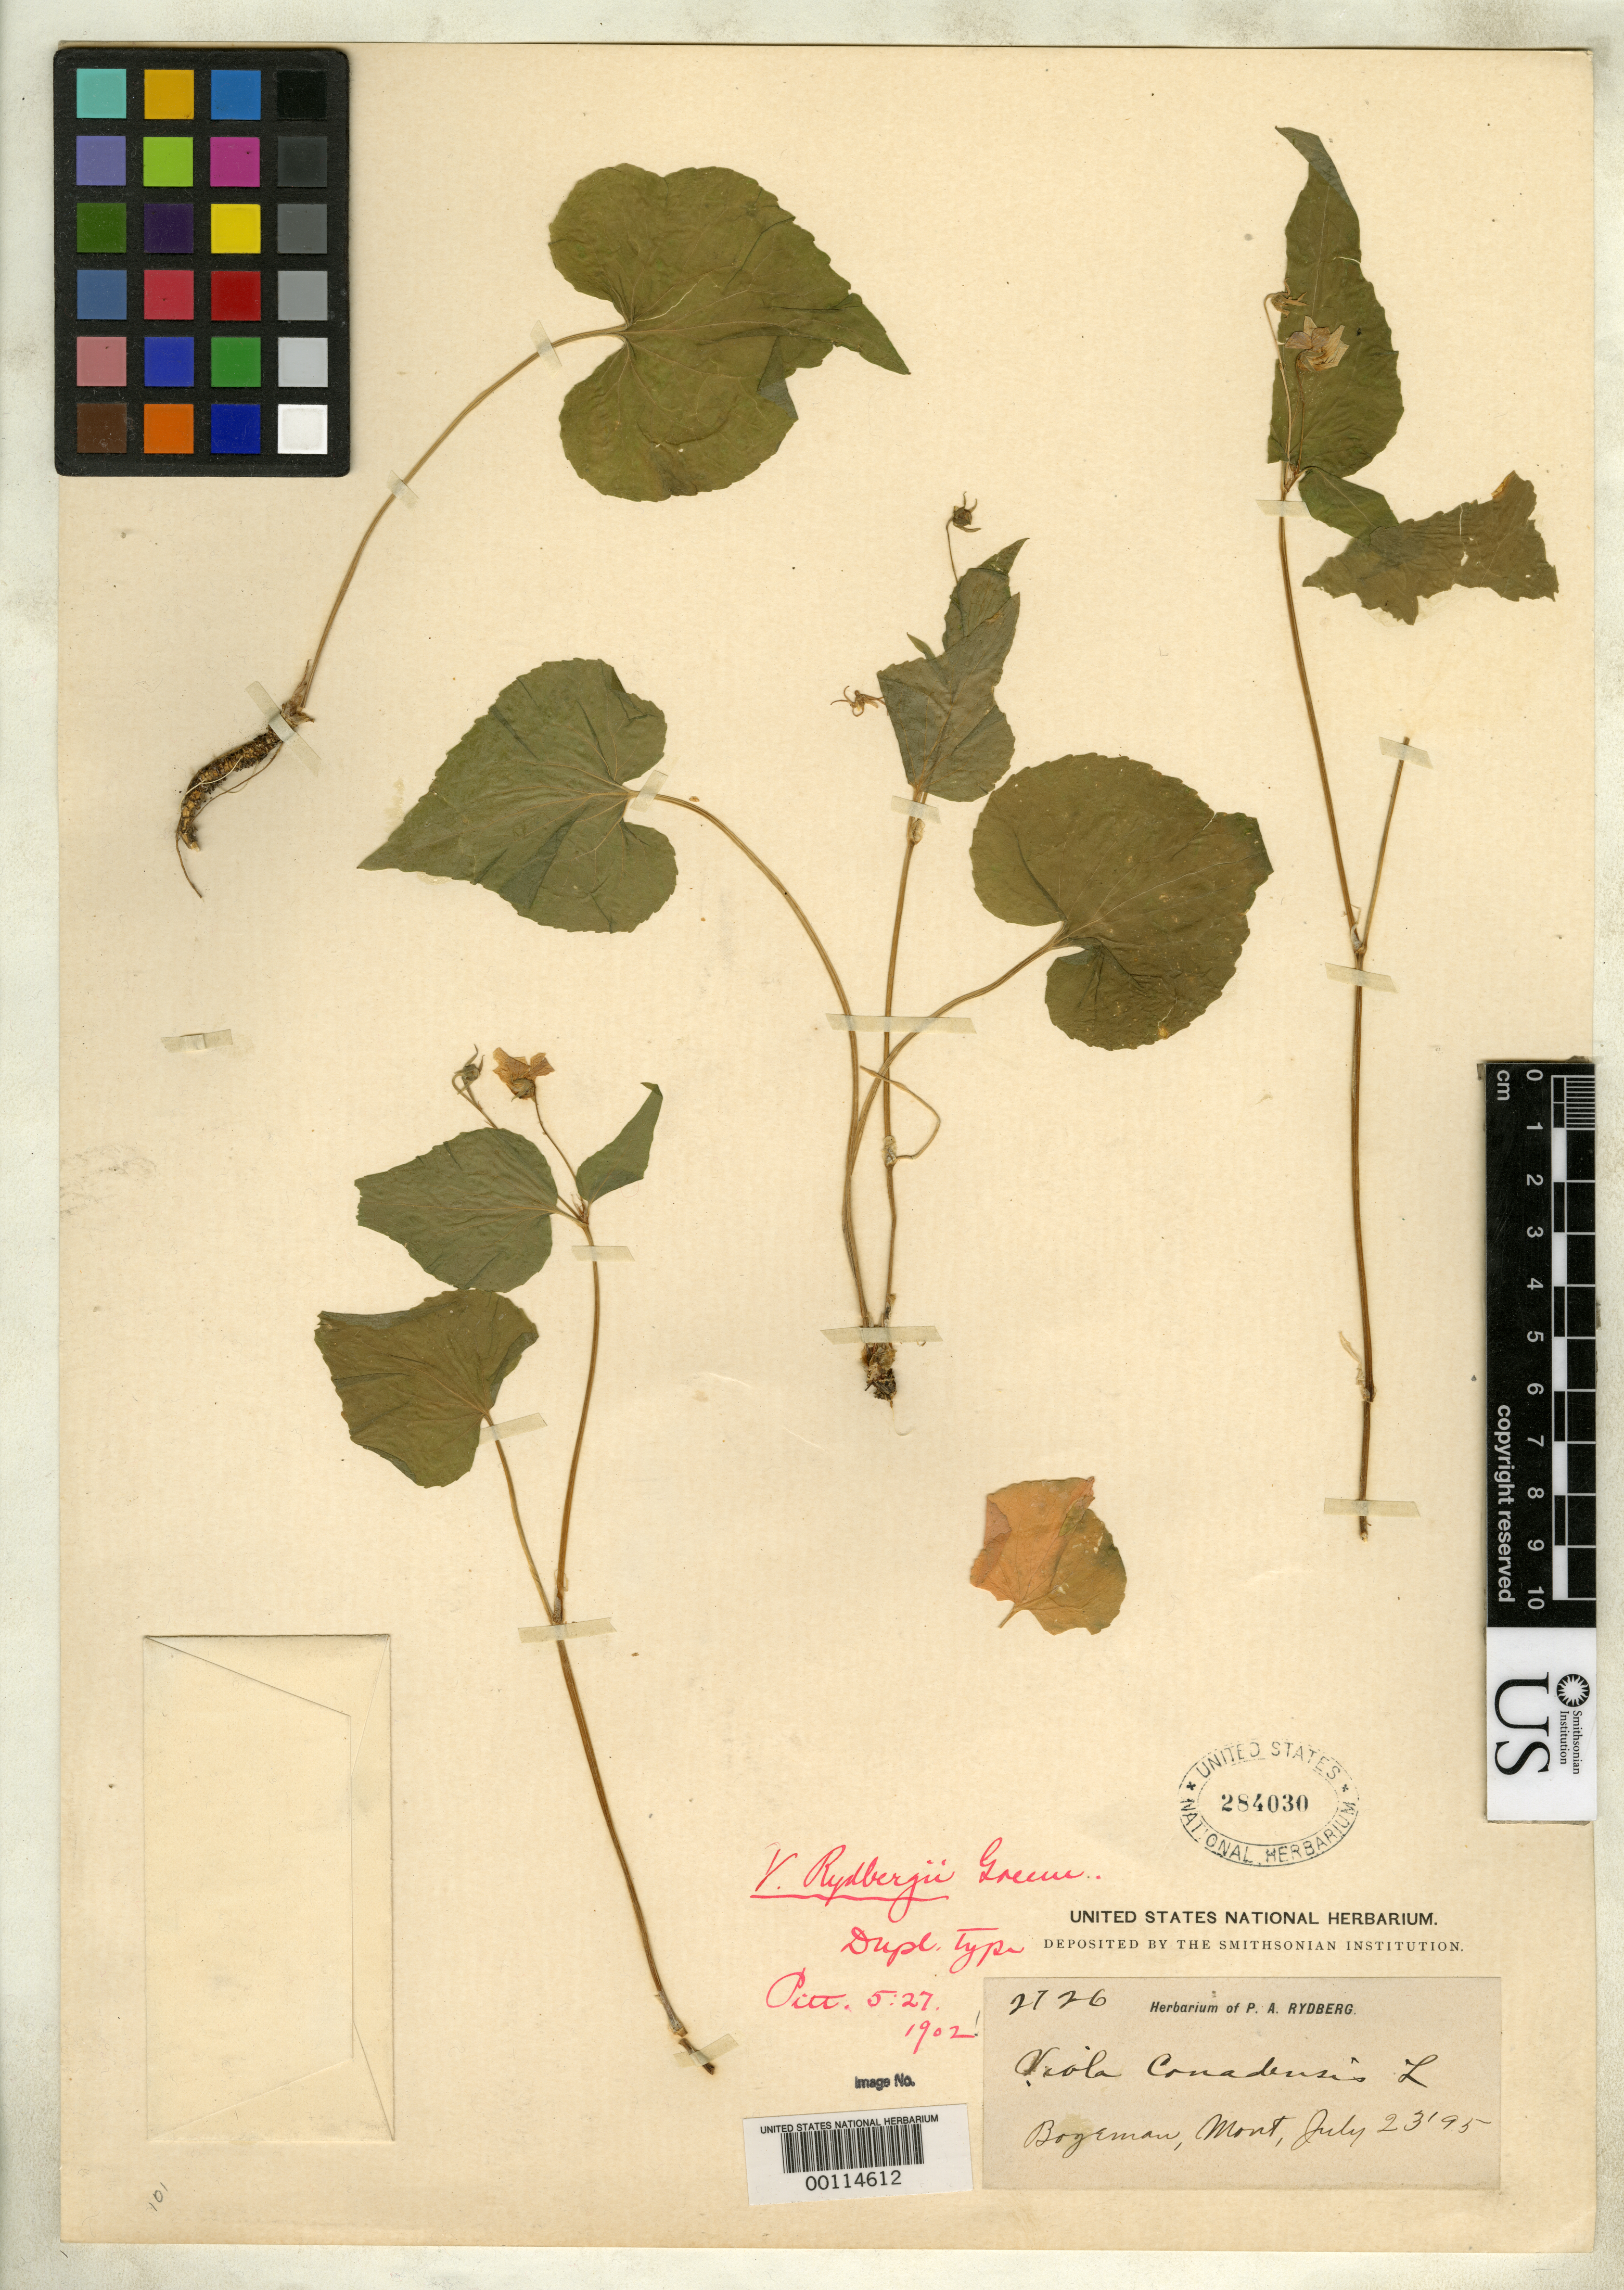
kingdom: Plantae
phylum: Tracheophyta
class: Magnoliopsida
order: Malpighiales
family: Violaceae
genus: Viola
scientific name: Viola rydbergii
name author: Greene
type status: Syntype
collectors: P. A. Rydberg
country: United States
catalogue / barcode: US 284030